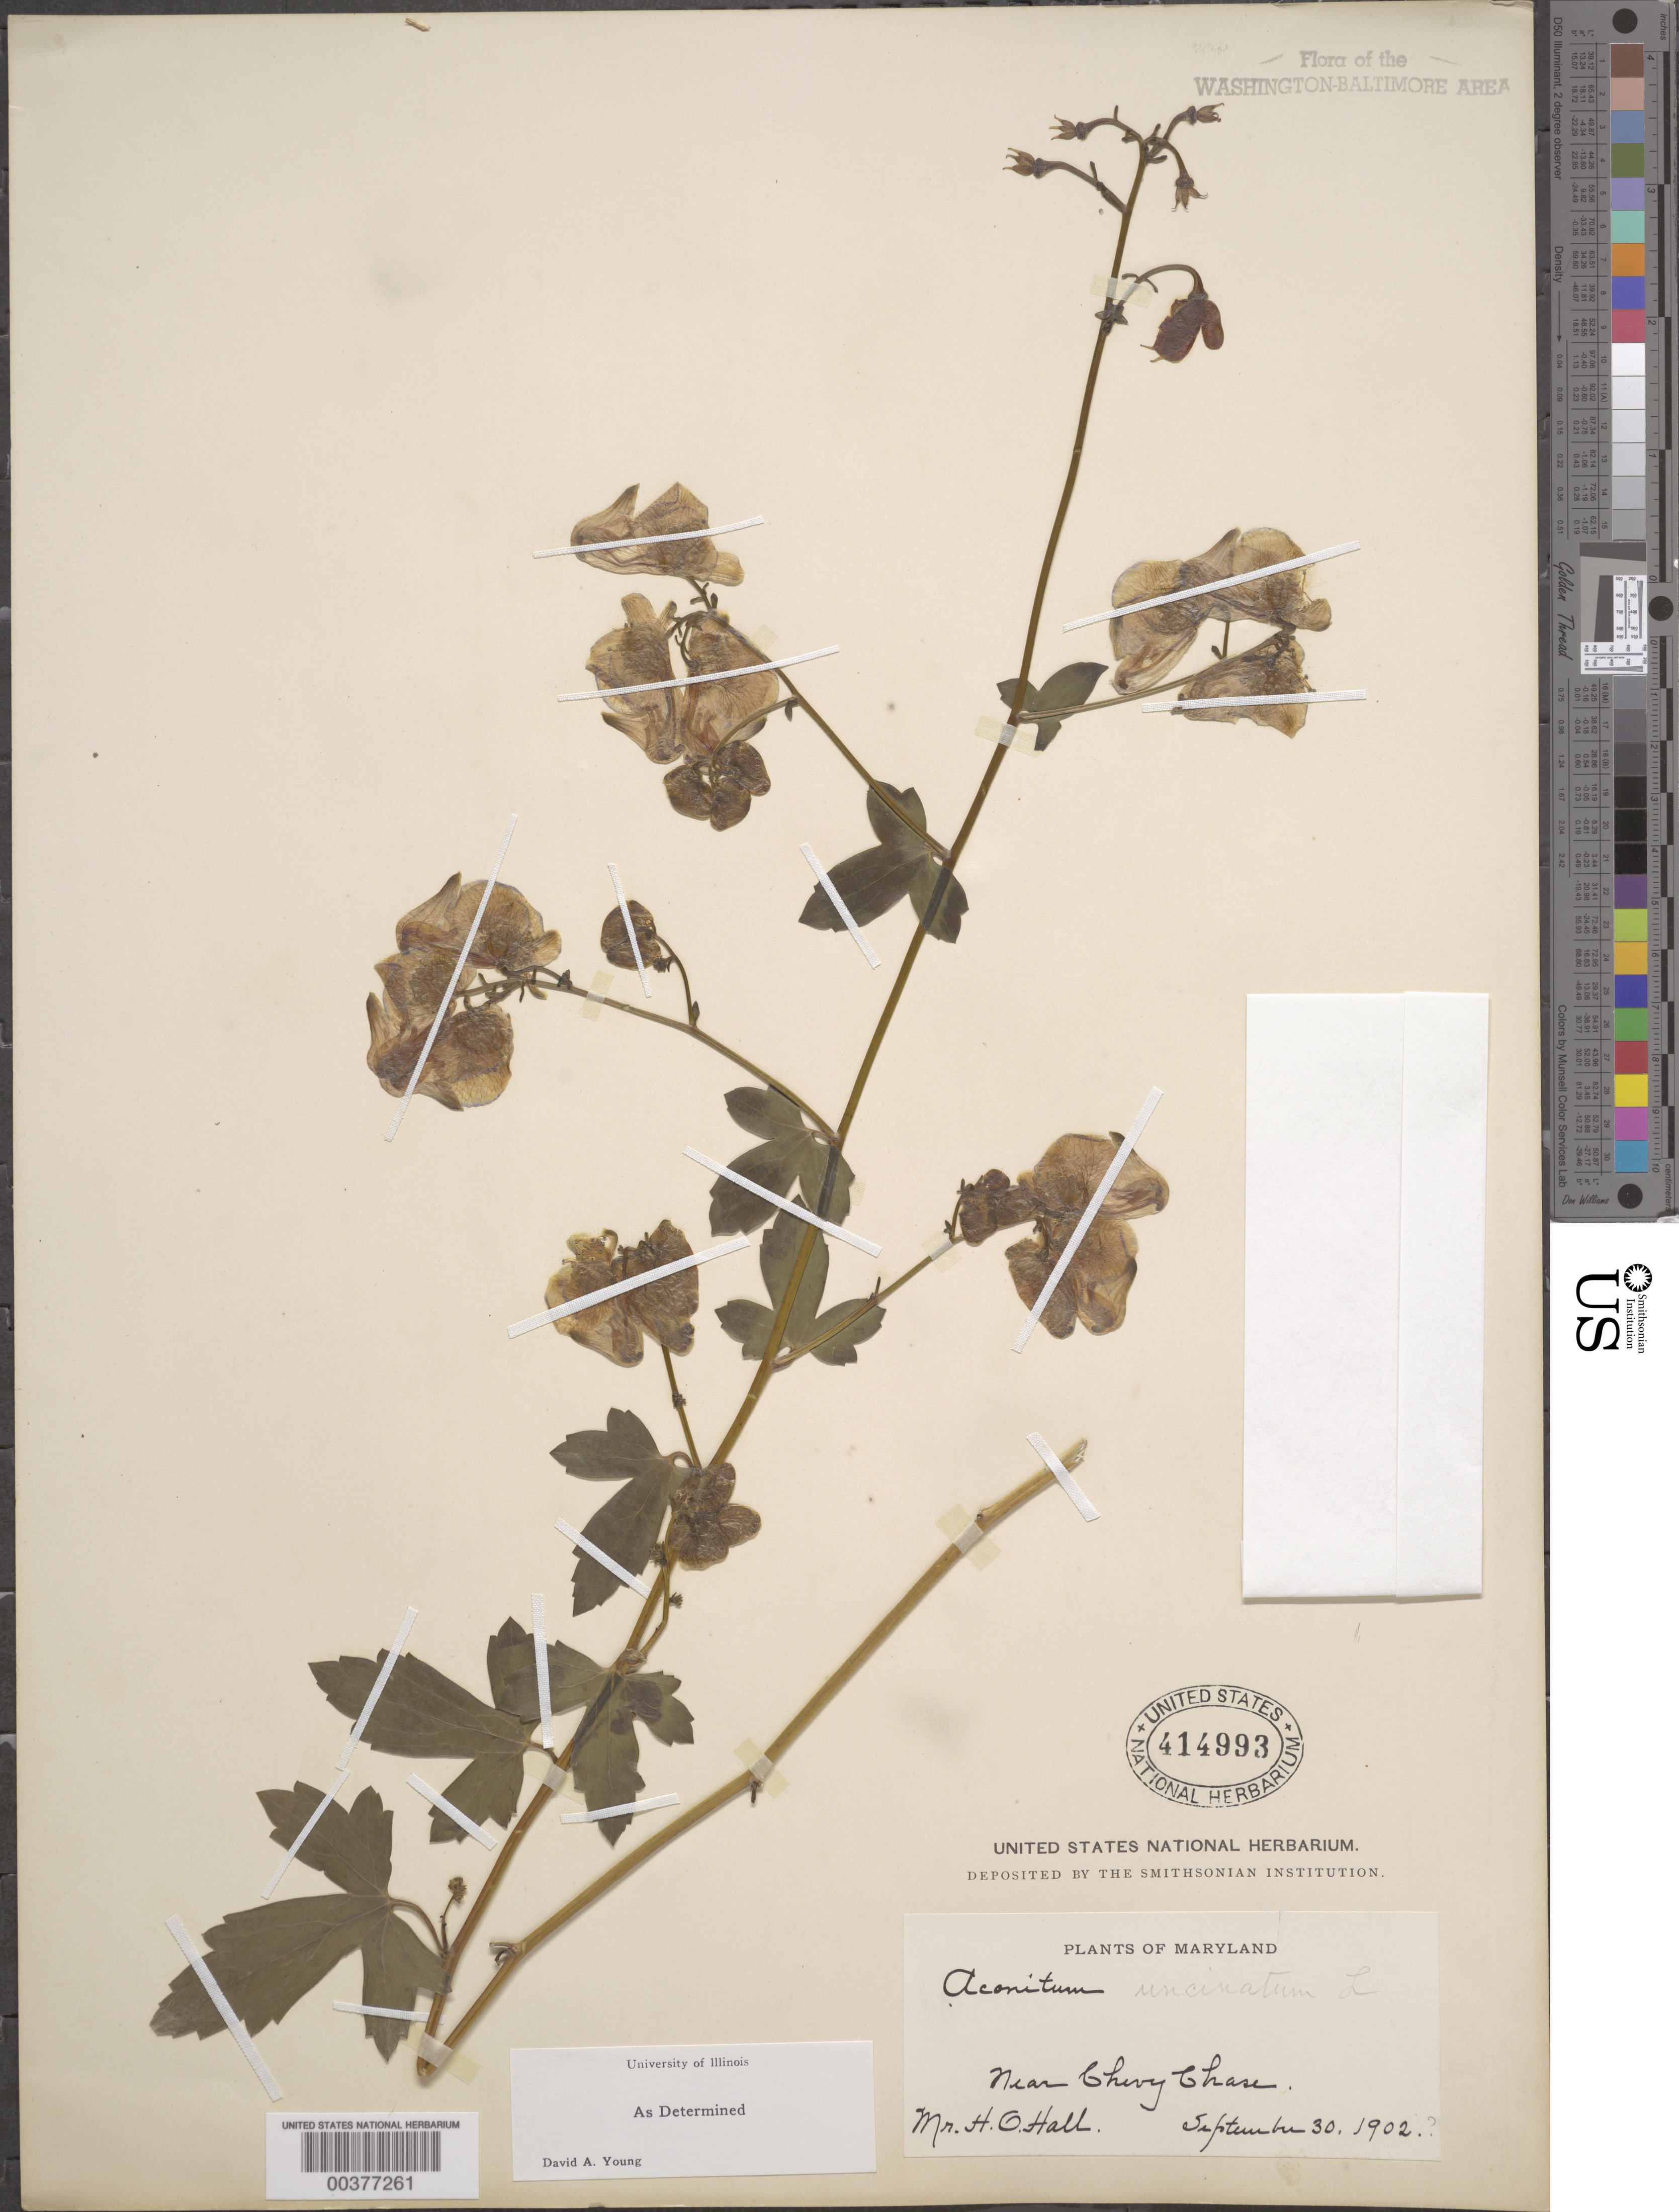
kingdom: Plantae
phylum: Tracheophyta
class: Magnoliopsida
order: Ranunculales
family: Ranunculaceae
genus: Aconitum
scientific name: Aconitum uncinatum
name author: L.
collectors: H. Hall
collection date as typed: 30 Sep 1902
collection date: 1902-09-30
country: United States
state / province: Maryland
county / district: Montgomery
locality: Chevy Chase vicinity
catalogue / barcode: US 414993